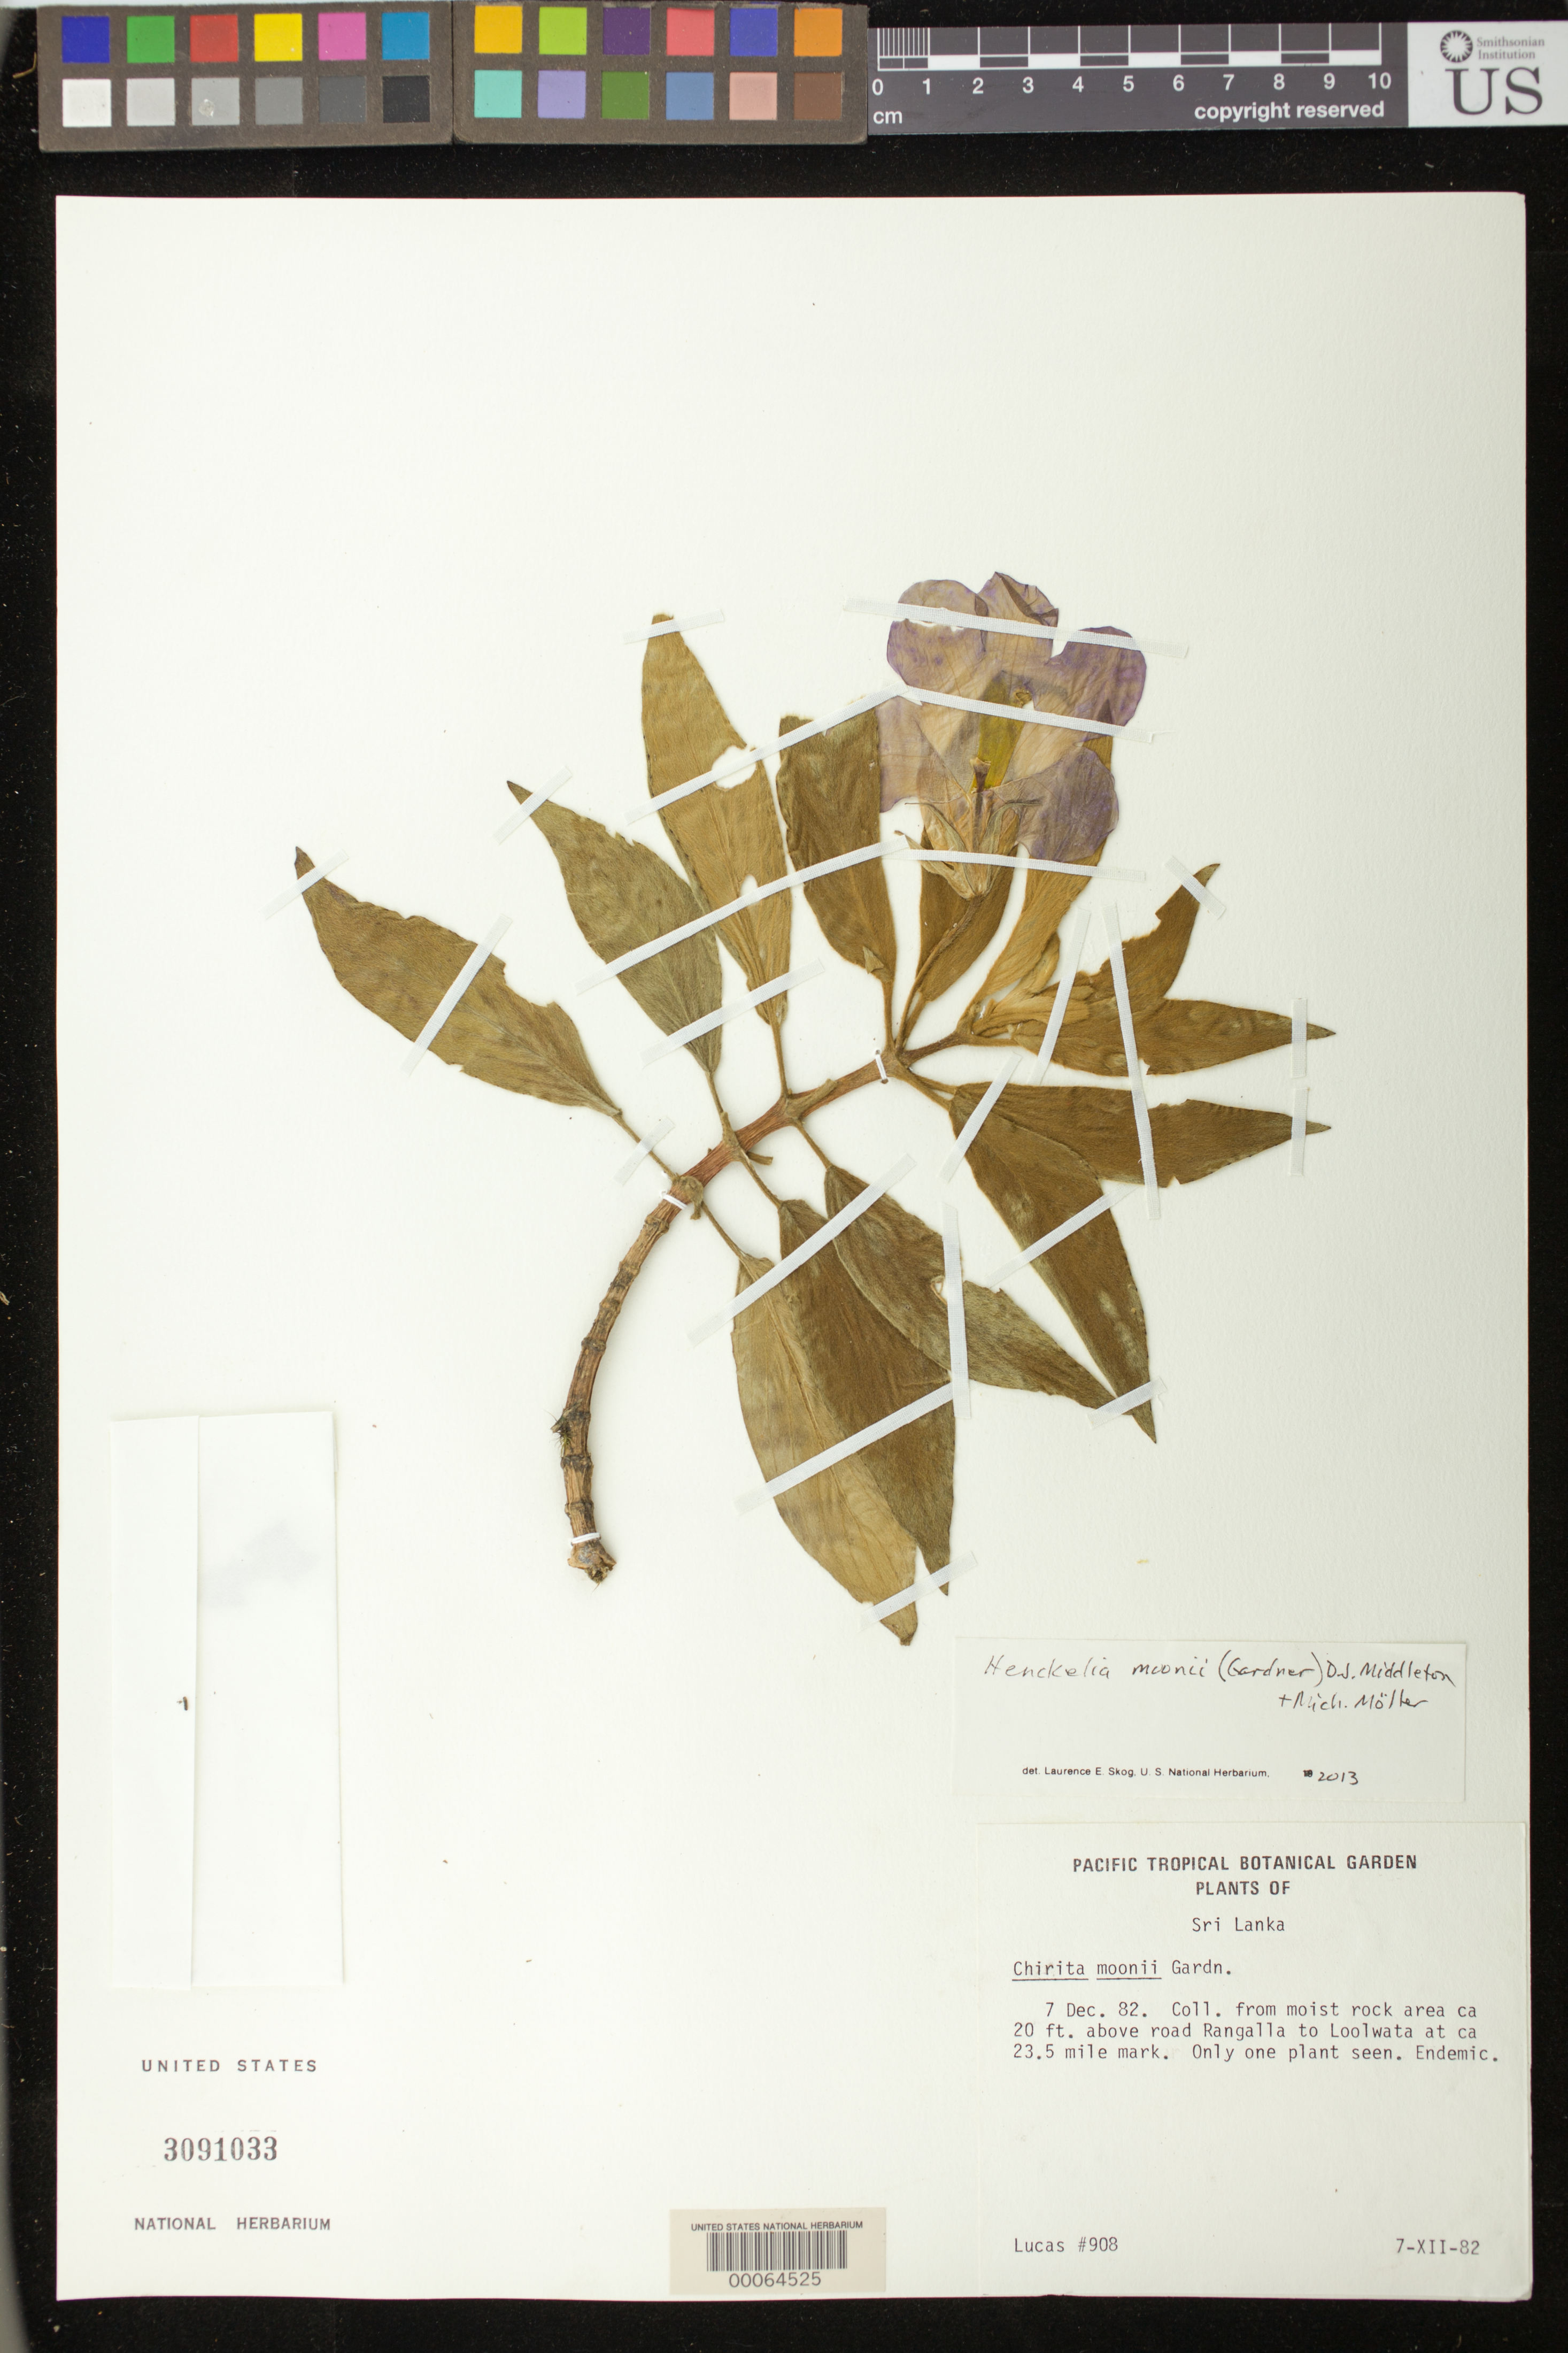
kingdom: Plantae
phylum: Tracheophyta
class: Magnoliopsida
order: Lamiales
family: Gesneriaceae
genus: Henckelia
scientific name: Henckelia moonii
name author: (Gardner) D.J. Middleton & Mich. Möller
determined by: Skog, Laurence E.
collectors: Lucas, --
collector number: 908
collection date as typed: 07 Dec 1982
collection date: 1982-12-07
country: Sri Lanka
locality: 20 feet above the road from rangalla to loolwata at about 23.5 mile mark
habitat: Moist rock area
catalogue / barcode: US 3091033